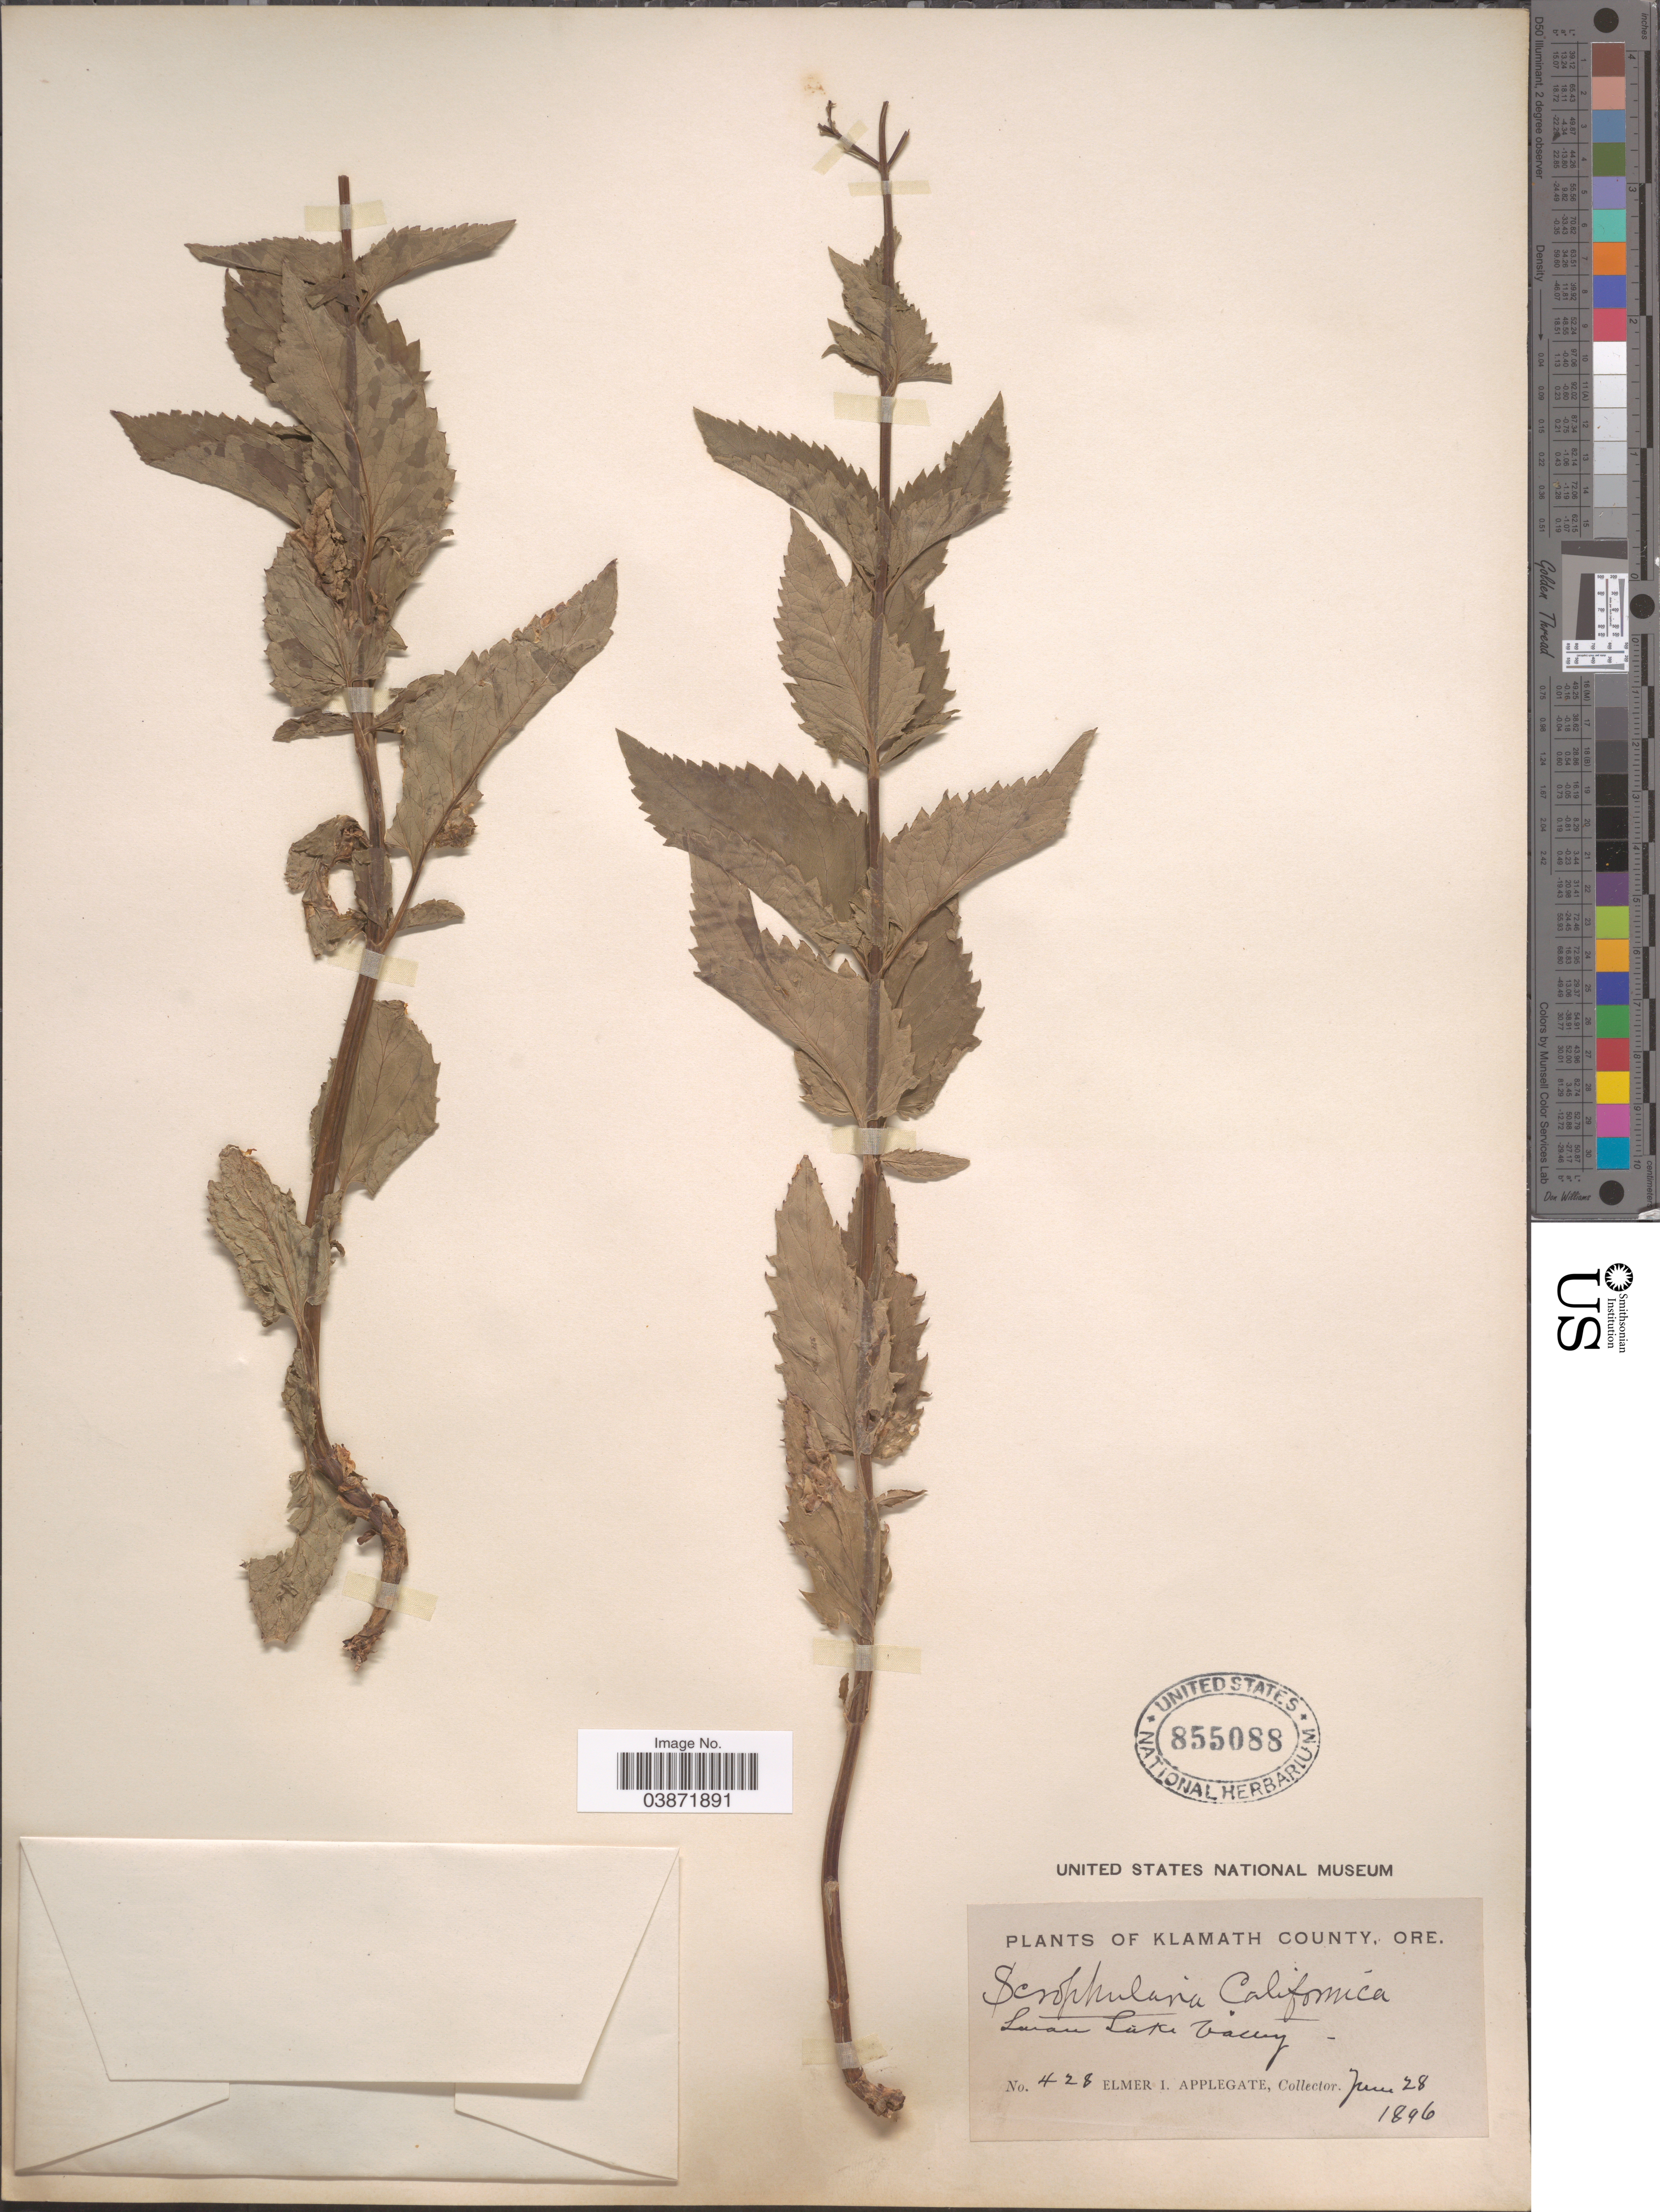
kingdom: Plantae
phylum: Tracheophyta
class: Magnoliopsida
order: Lamiales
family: Scrophulariaceae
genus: Scrophularia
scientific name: Scrophularia californica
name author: Cham. & Schltdl.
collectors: E. I. Applegate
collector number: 428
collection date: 1896-06-28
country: United States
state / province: Oregon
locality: Klamath County. Swan Lake Valley.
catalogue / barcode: US 855088